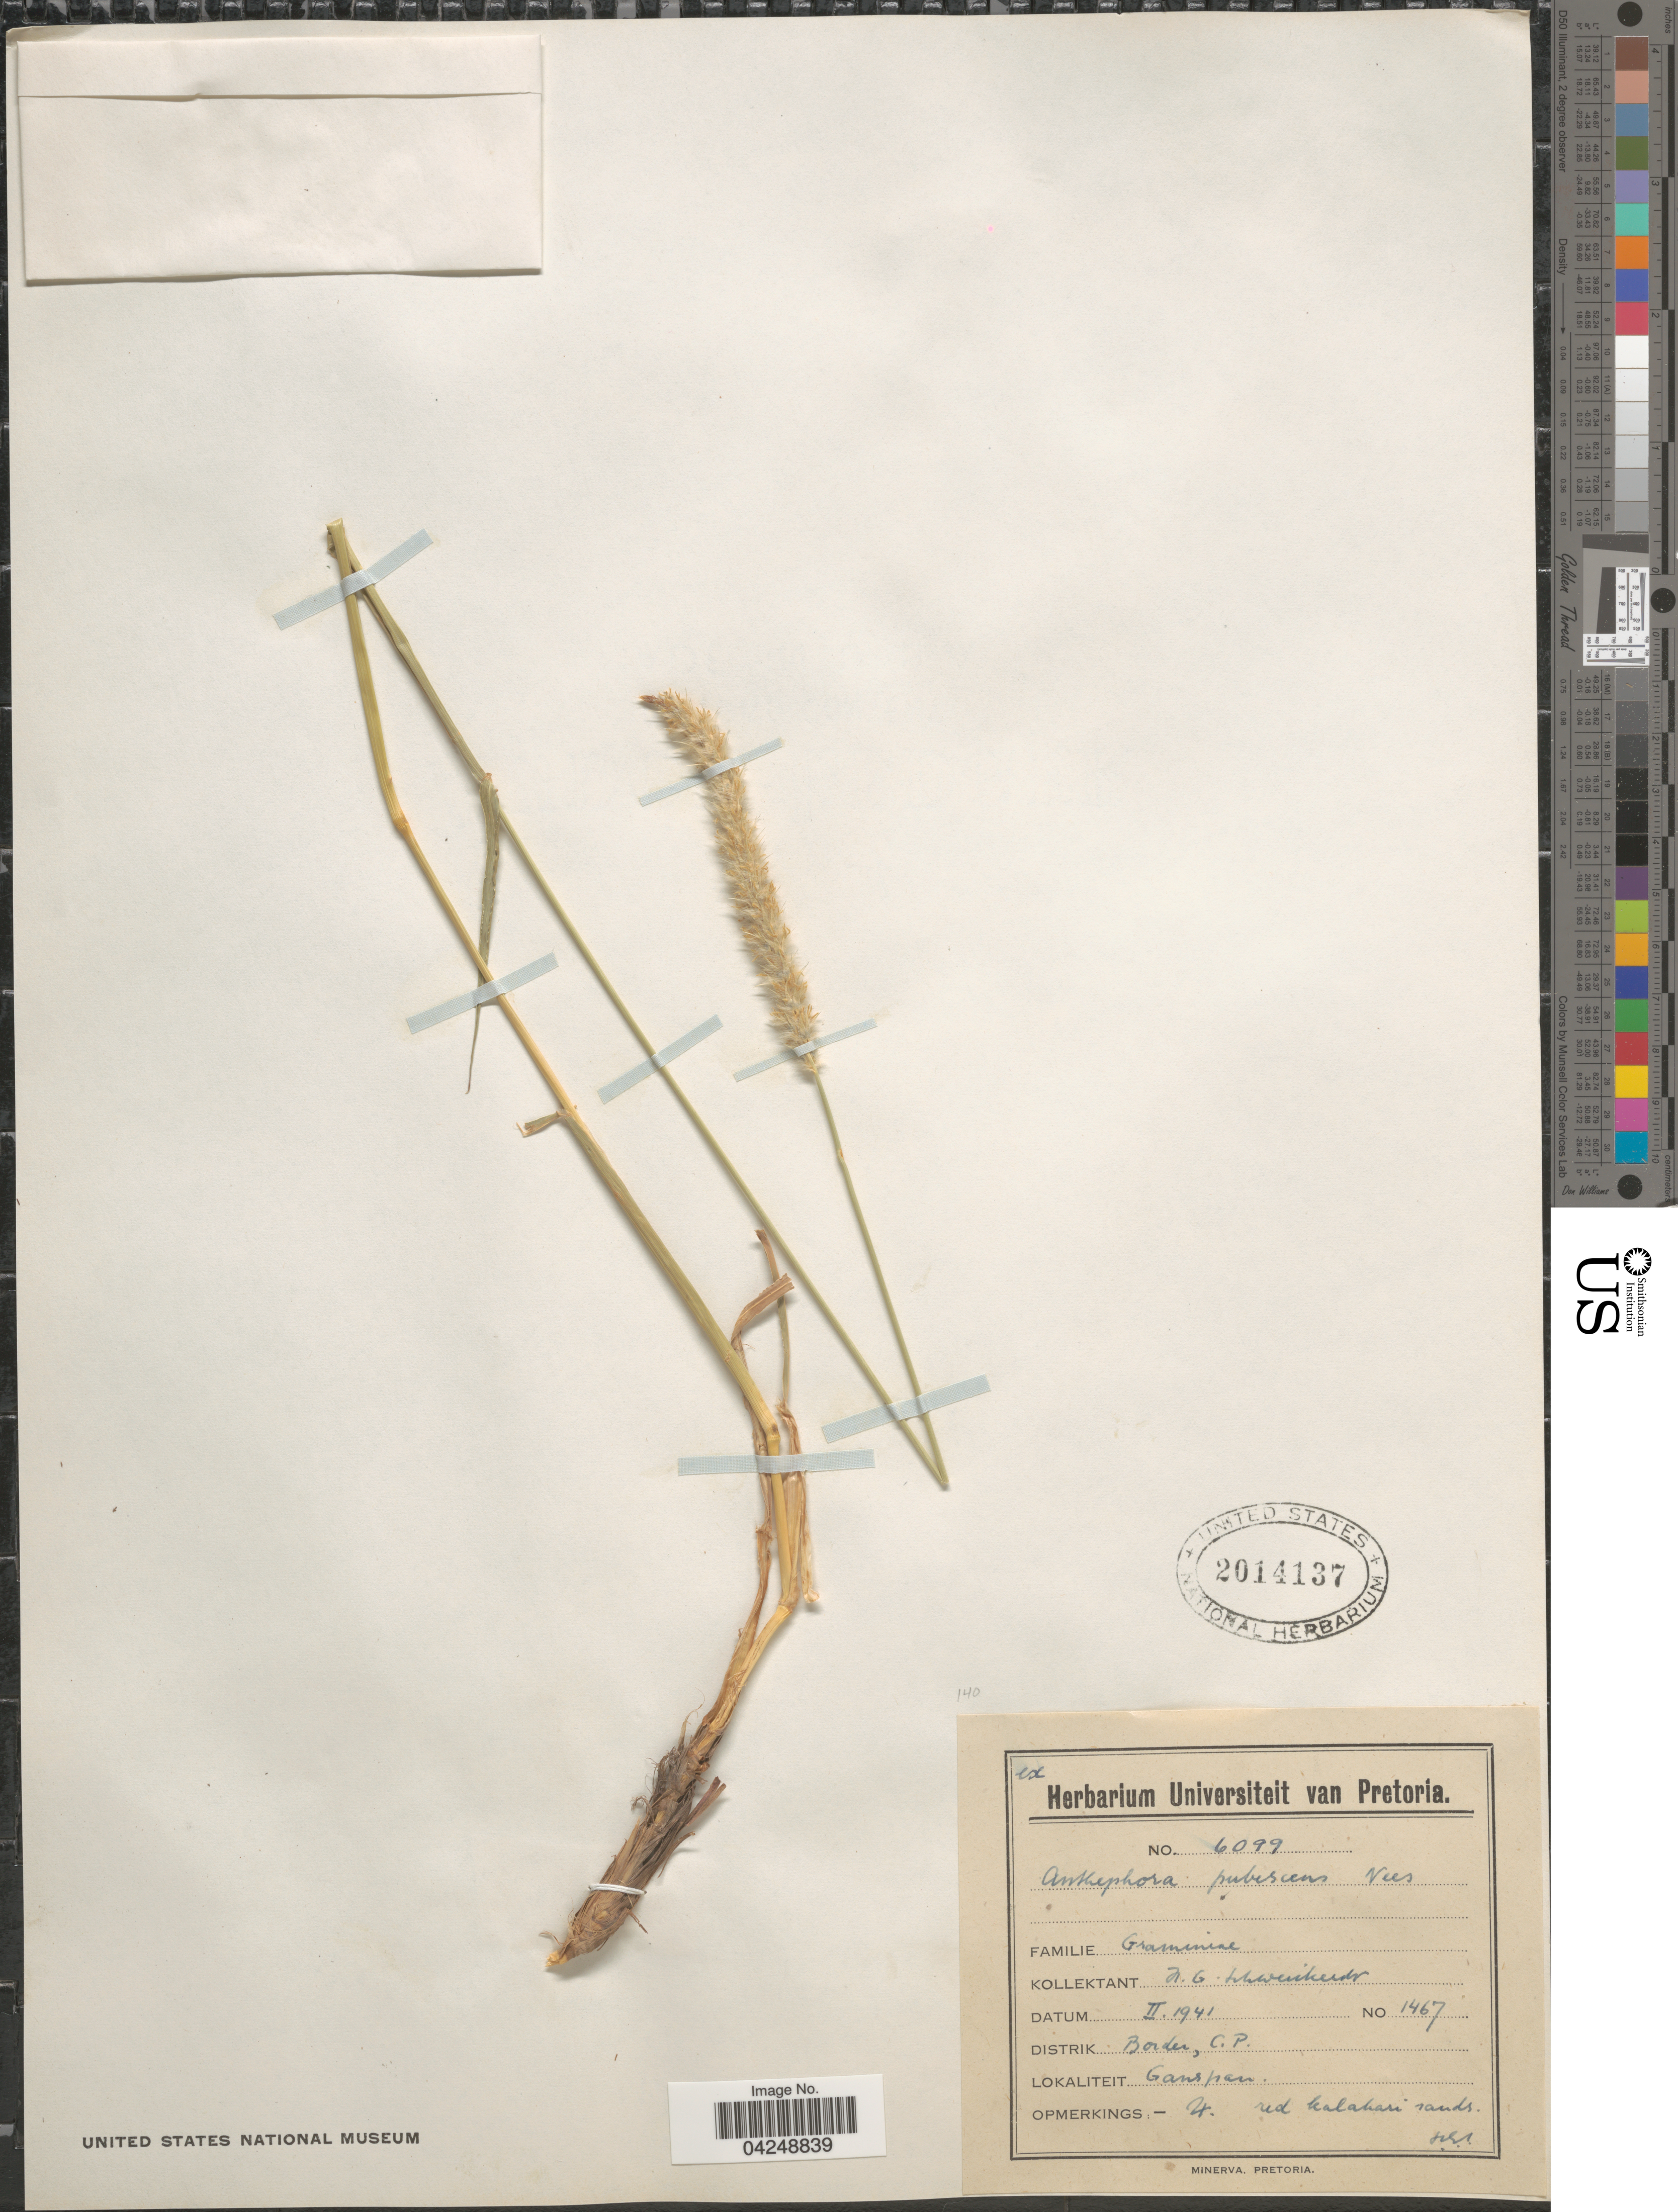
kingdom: Plantae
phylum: Tracheophyta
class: Liliopsida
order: Poales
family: Poaceae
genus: Anthephora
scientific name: Anthephora pubescens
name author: Nees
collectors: H. Schweickerdt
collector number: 1467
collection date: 1941-02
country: South Africa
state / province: Northern Cape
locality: Border, C.P. Ganspan.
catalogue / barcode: US 2014137